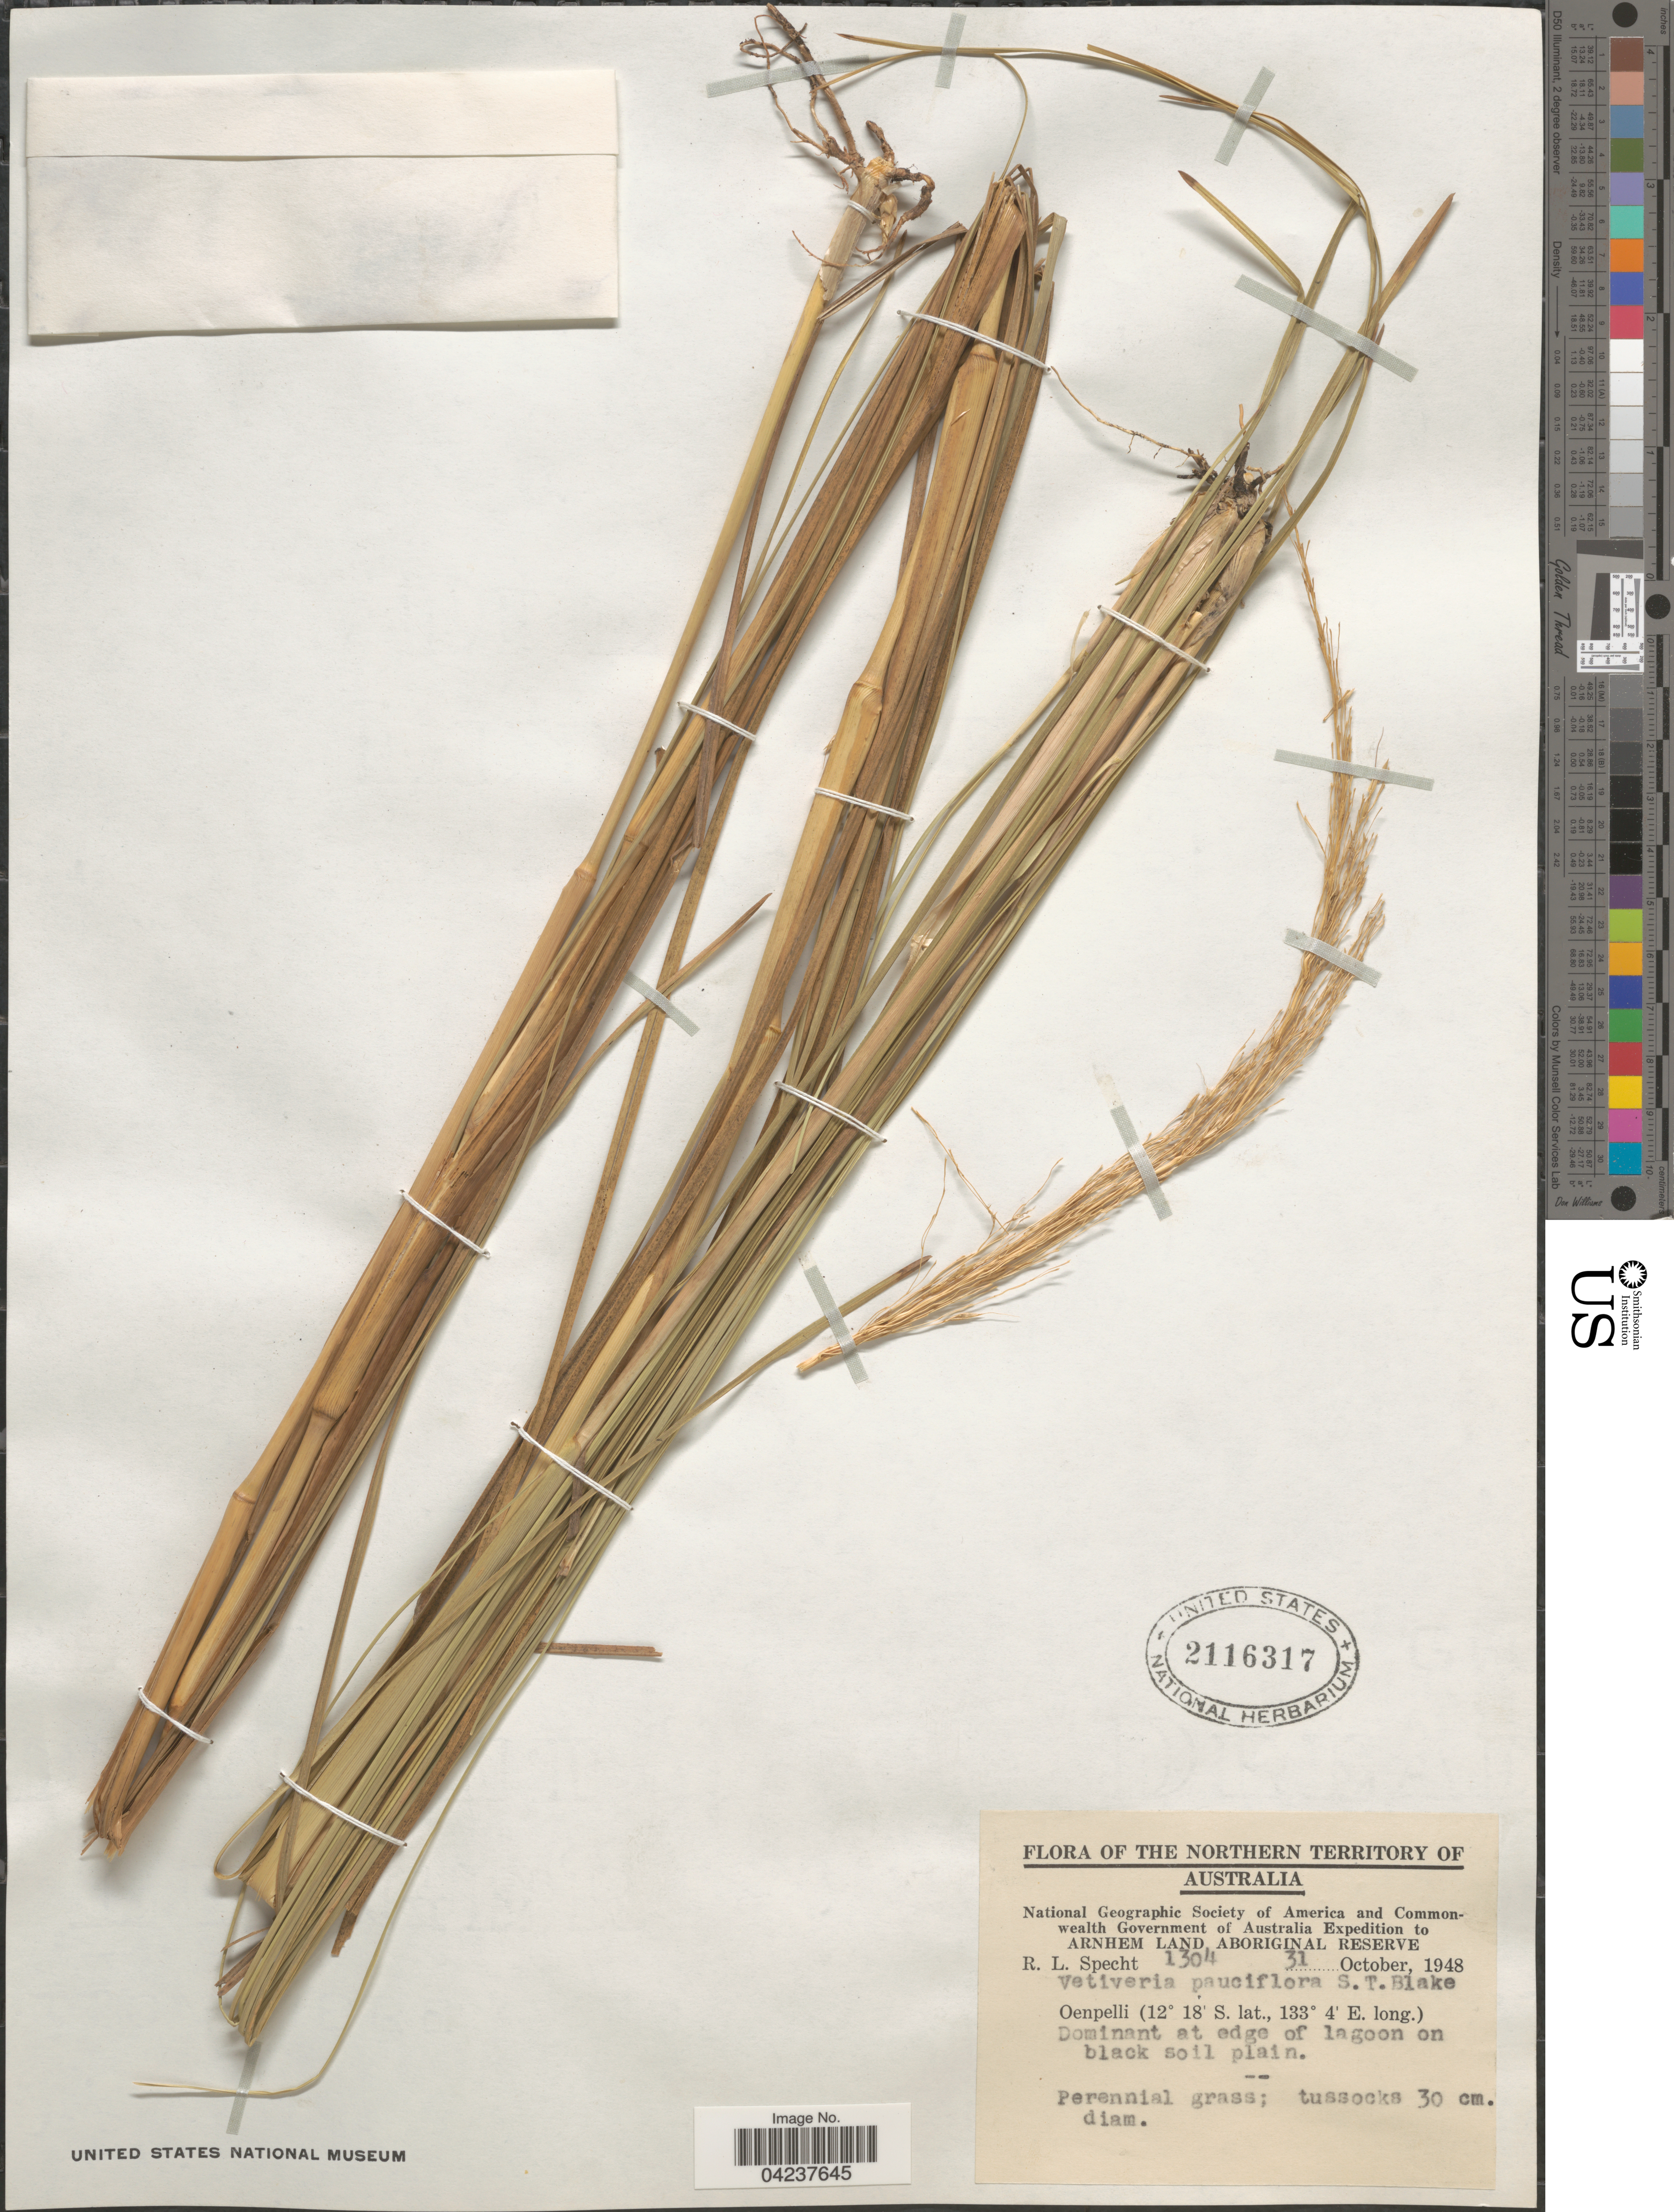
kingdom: Plantae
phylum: Tracheophyta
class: Liliopsida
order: Poales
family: Poaceae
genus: Chrysopogon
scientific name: Chrysopogon pauciflorus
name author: (Chapm.) Benth. ex Vasey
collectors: R. L. Specht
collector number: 1304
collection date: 1948-10-31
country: Australia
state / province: Northern Territory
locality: National Geographic Society of America and Commonwealth Government of Australia Expedition to Arnhem Land Aboriginal Reserve. Oenpelli.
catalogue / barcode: US 2116317